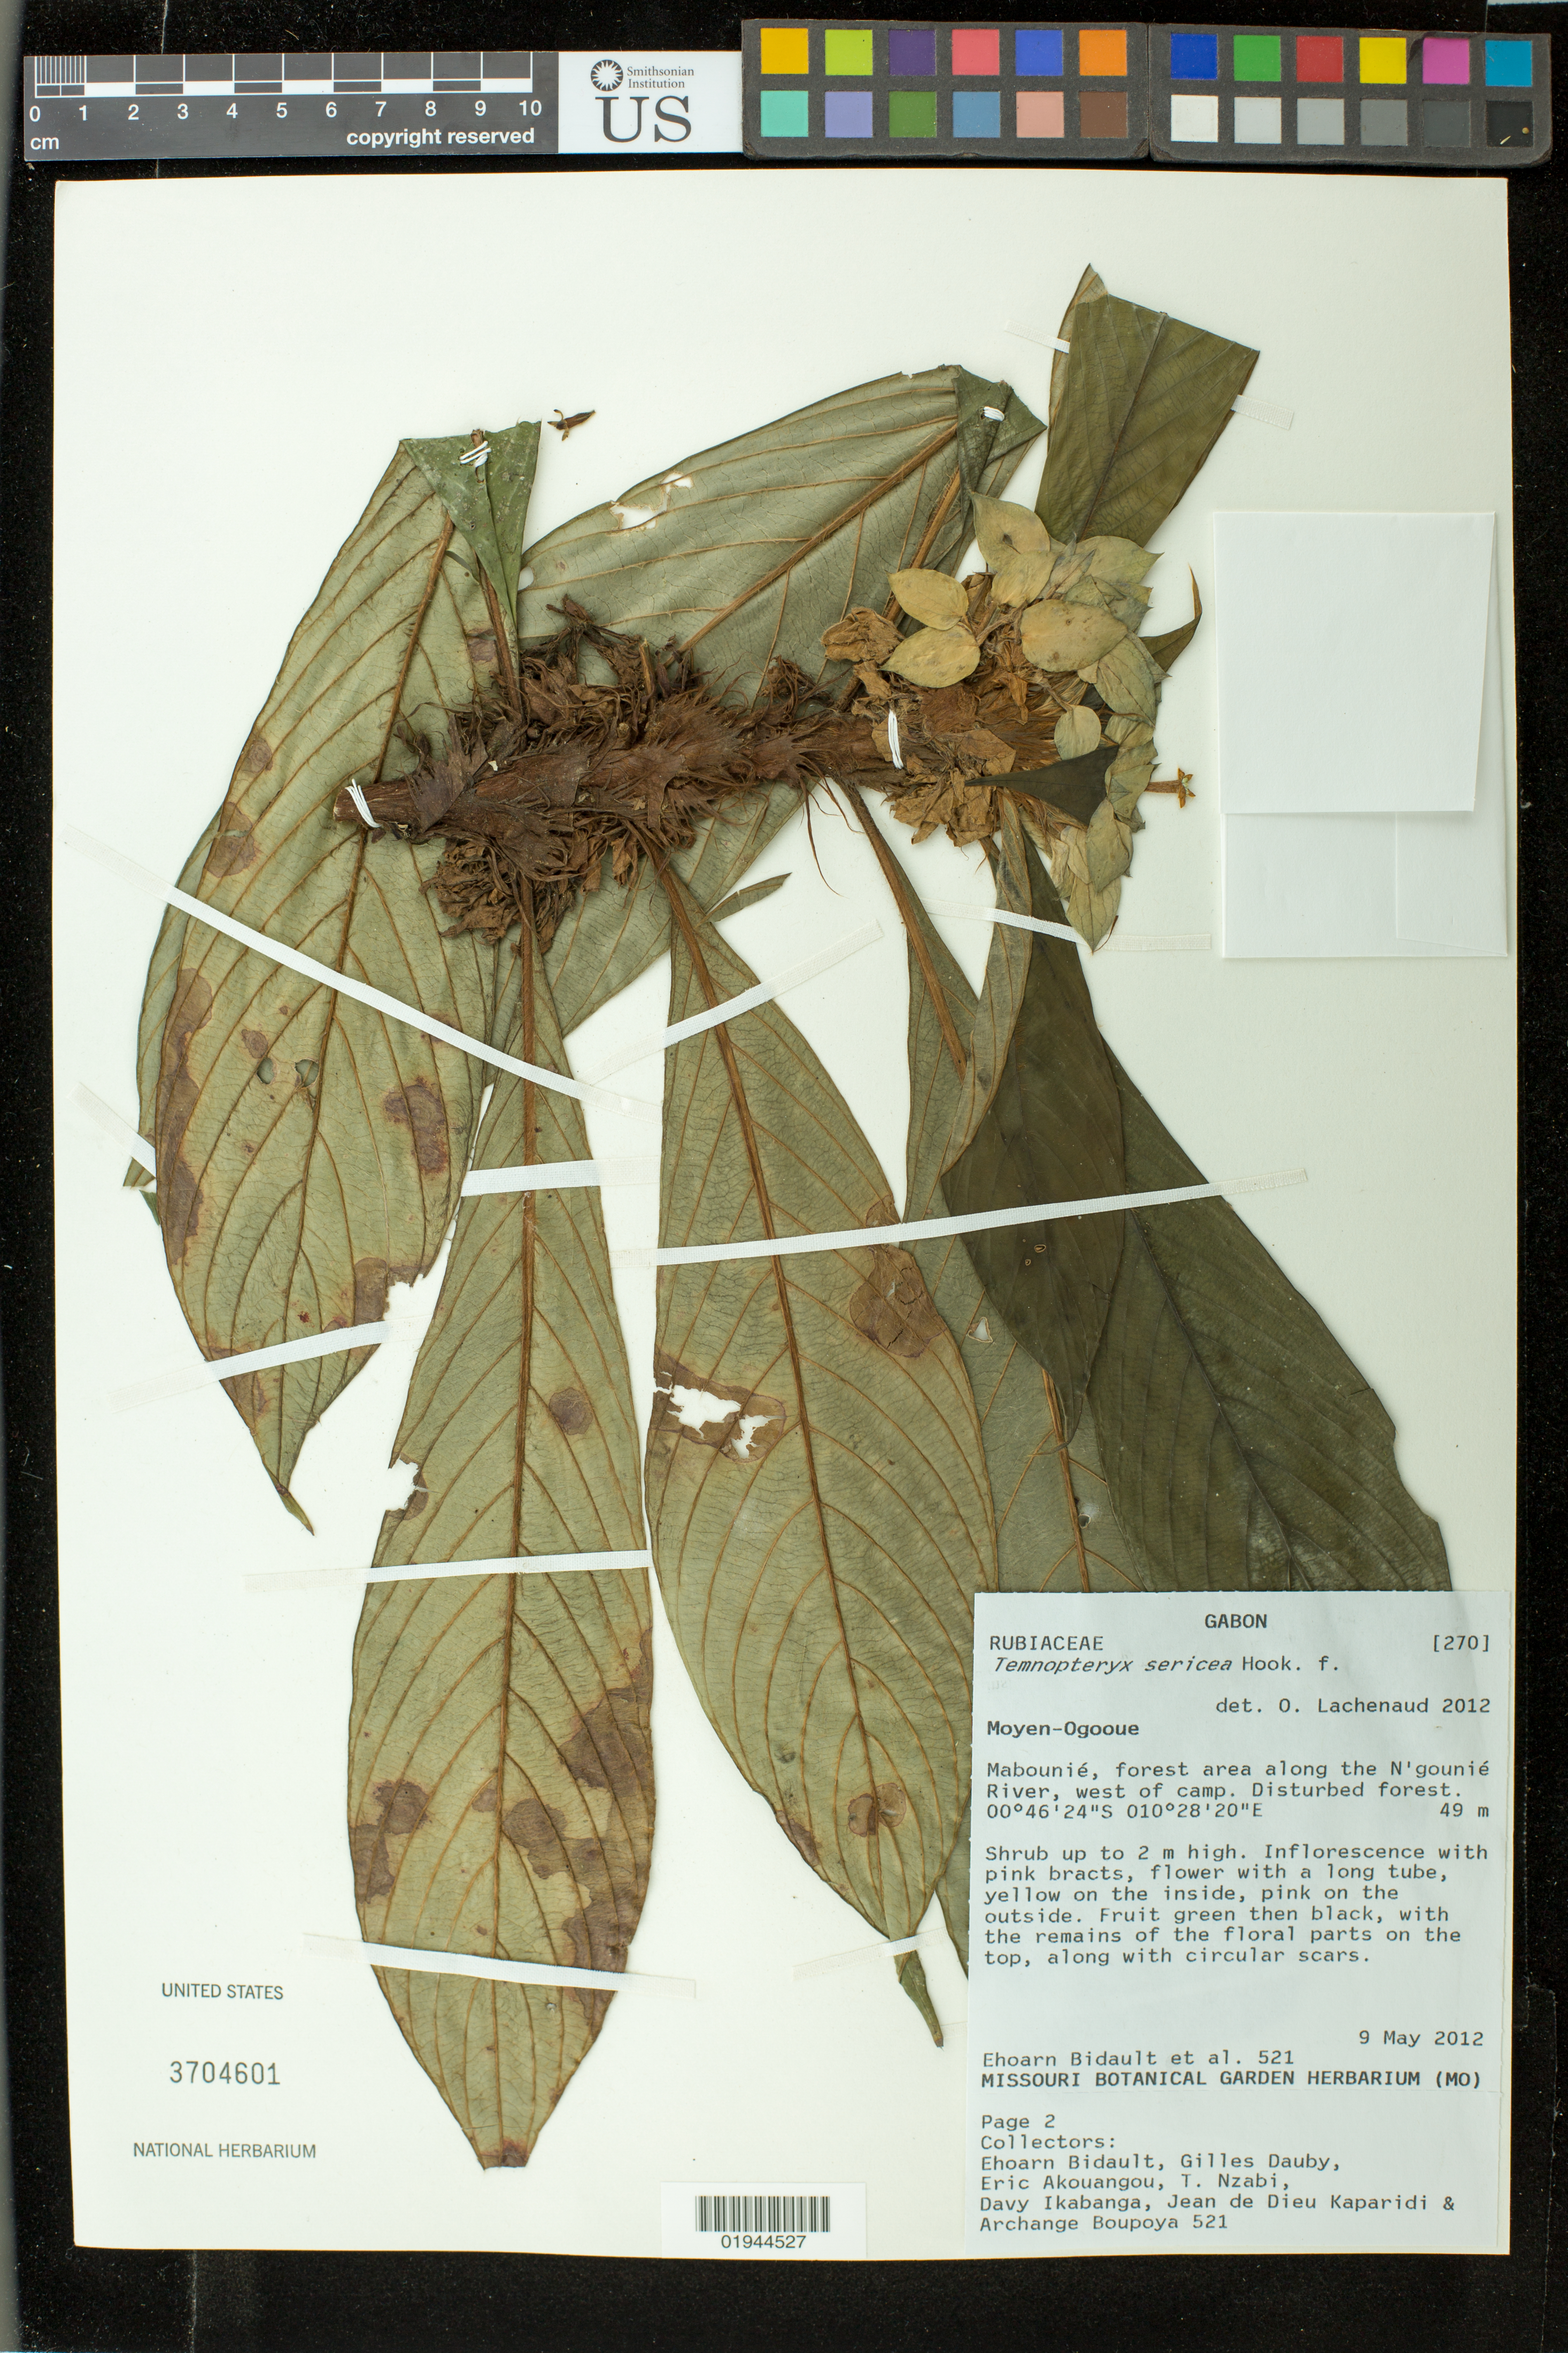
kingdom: Plantae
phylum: Tracheophyta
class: Magnoliopsida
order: Gentianales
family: Rubiaceae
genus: Temnopteryx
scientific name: Temnopteryx sericea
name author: Hook. f.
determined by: Lachenaud, O.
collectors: E. Bidault, G. Dauby, E. Akouangou, T. Nzabi, D. Ikabanga, J. de Dieu Kaparidi & A. Boupoya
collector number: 521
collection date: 2012-05-09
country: Gabon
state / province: Moyen-Ogooué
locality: Mabounie, forest area along the N'gounie River, west of camp.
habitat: distrubed forest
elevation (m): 49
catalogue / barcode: US 3704601